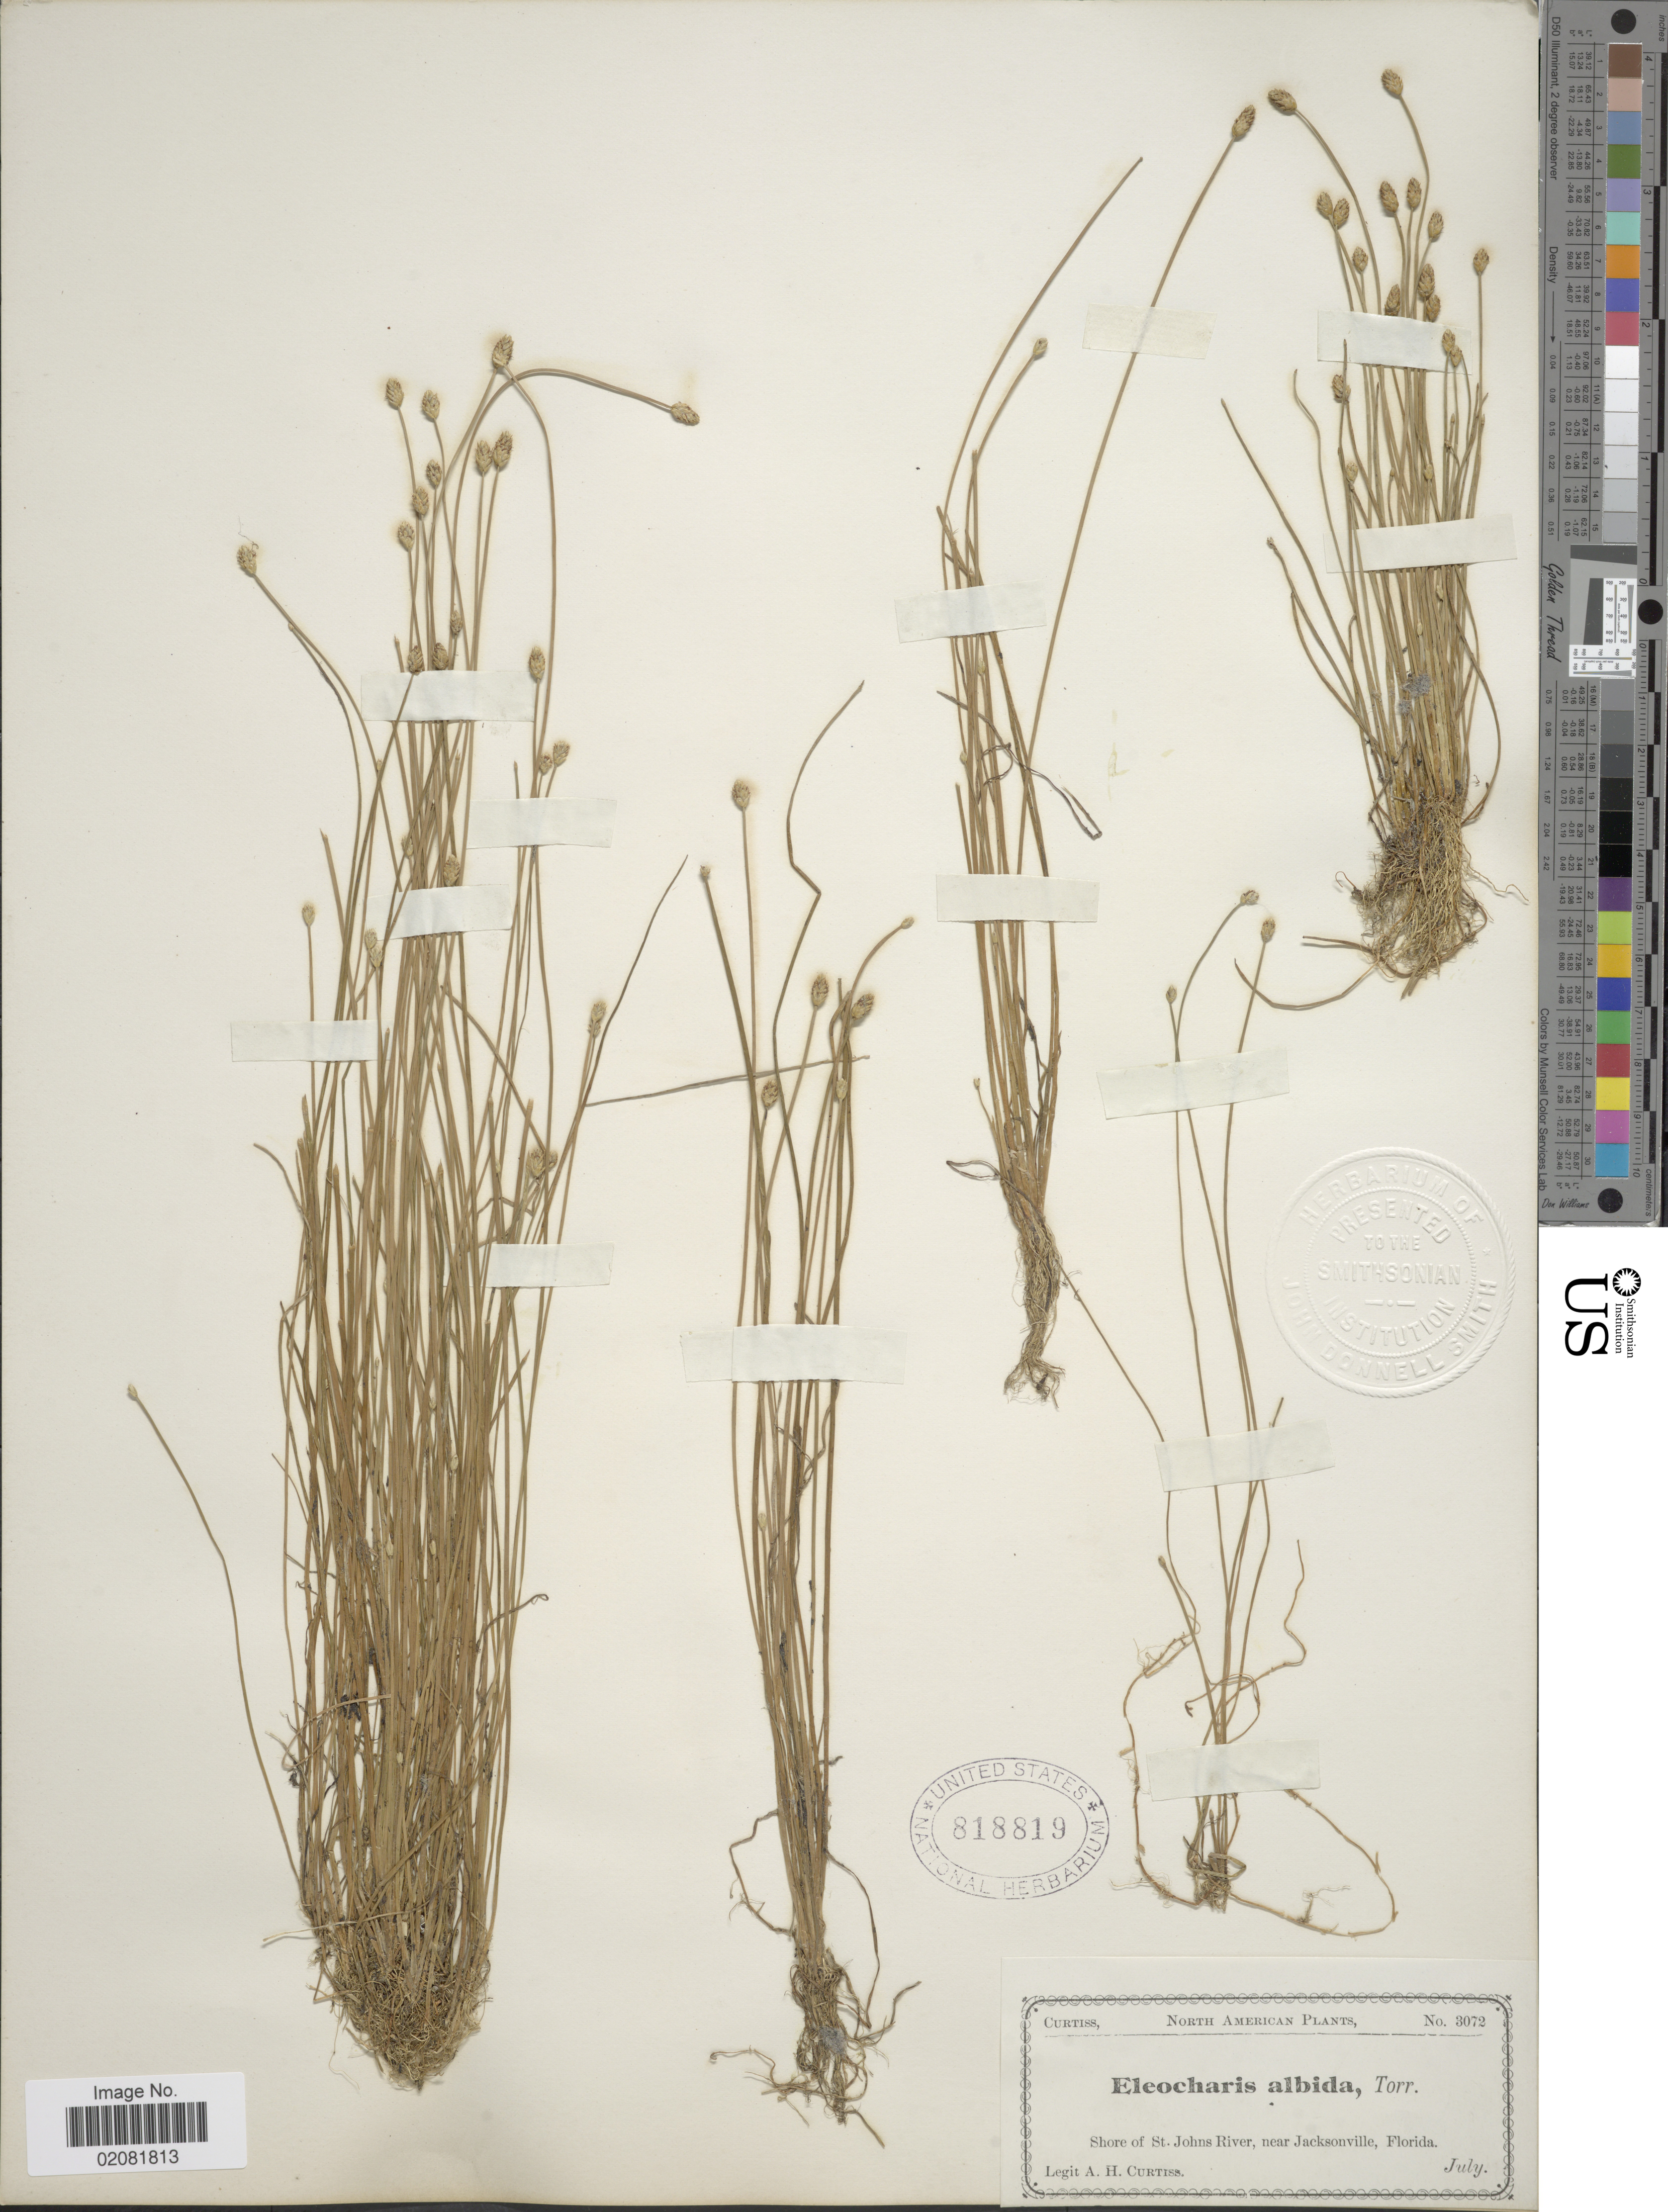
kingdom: Plantae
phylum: Tracheophyta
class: Liliopsida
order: Poales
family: Cyperaceae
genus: Eleocharis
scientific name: Eleocharis albida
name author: Torr.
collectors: A. H. Curtiss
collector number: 3072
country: United States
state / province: Florida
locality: Shore of St. Johns River, near Jacksonville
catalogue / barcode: US 818819